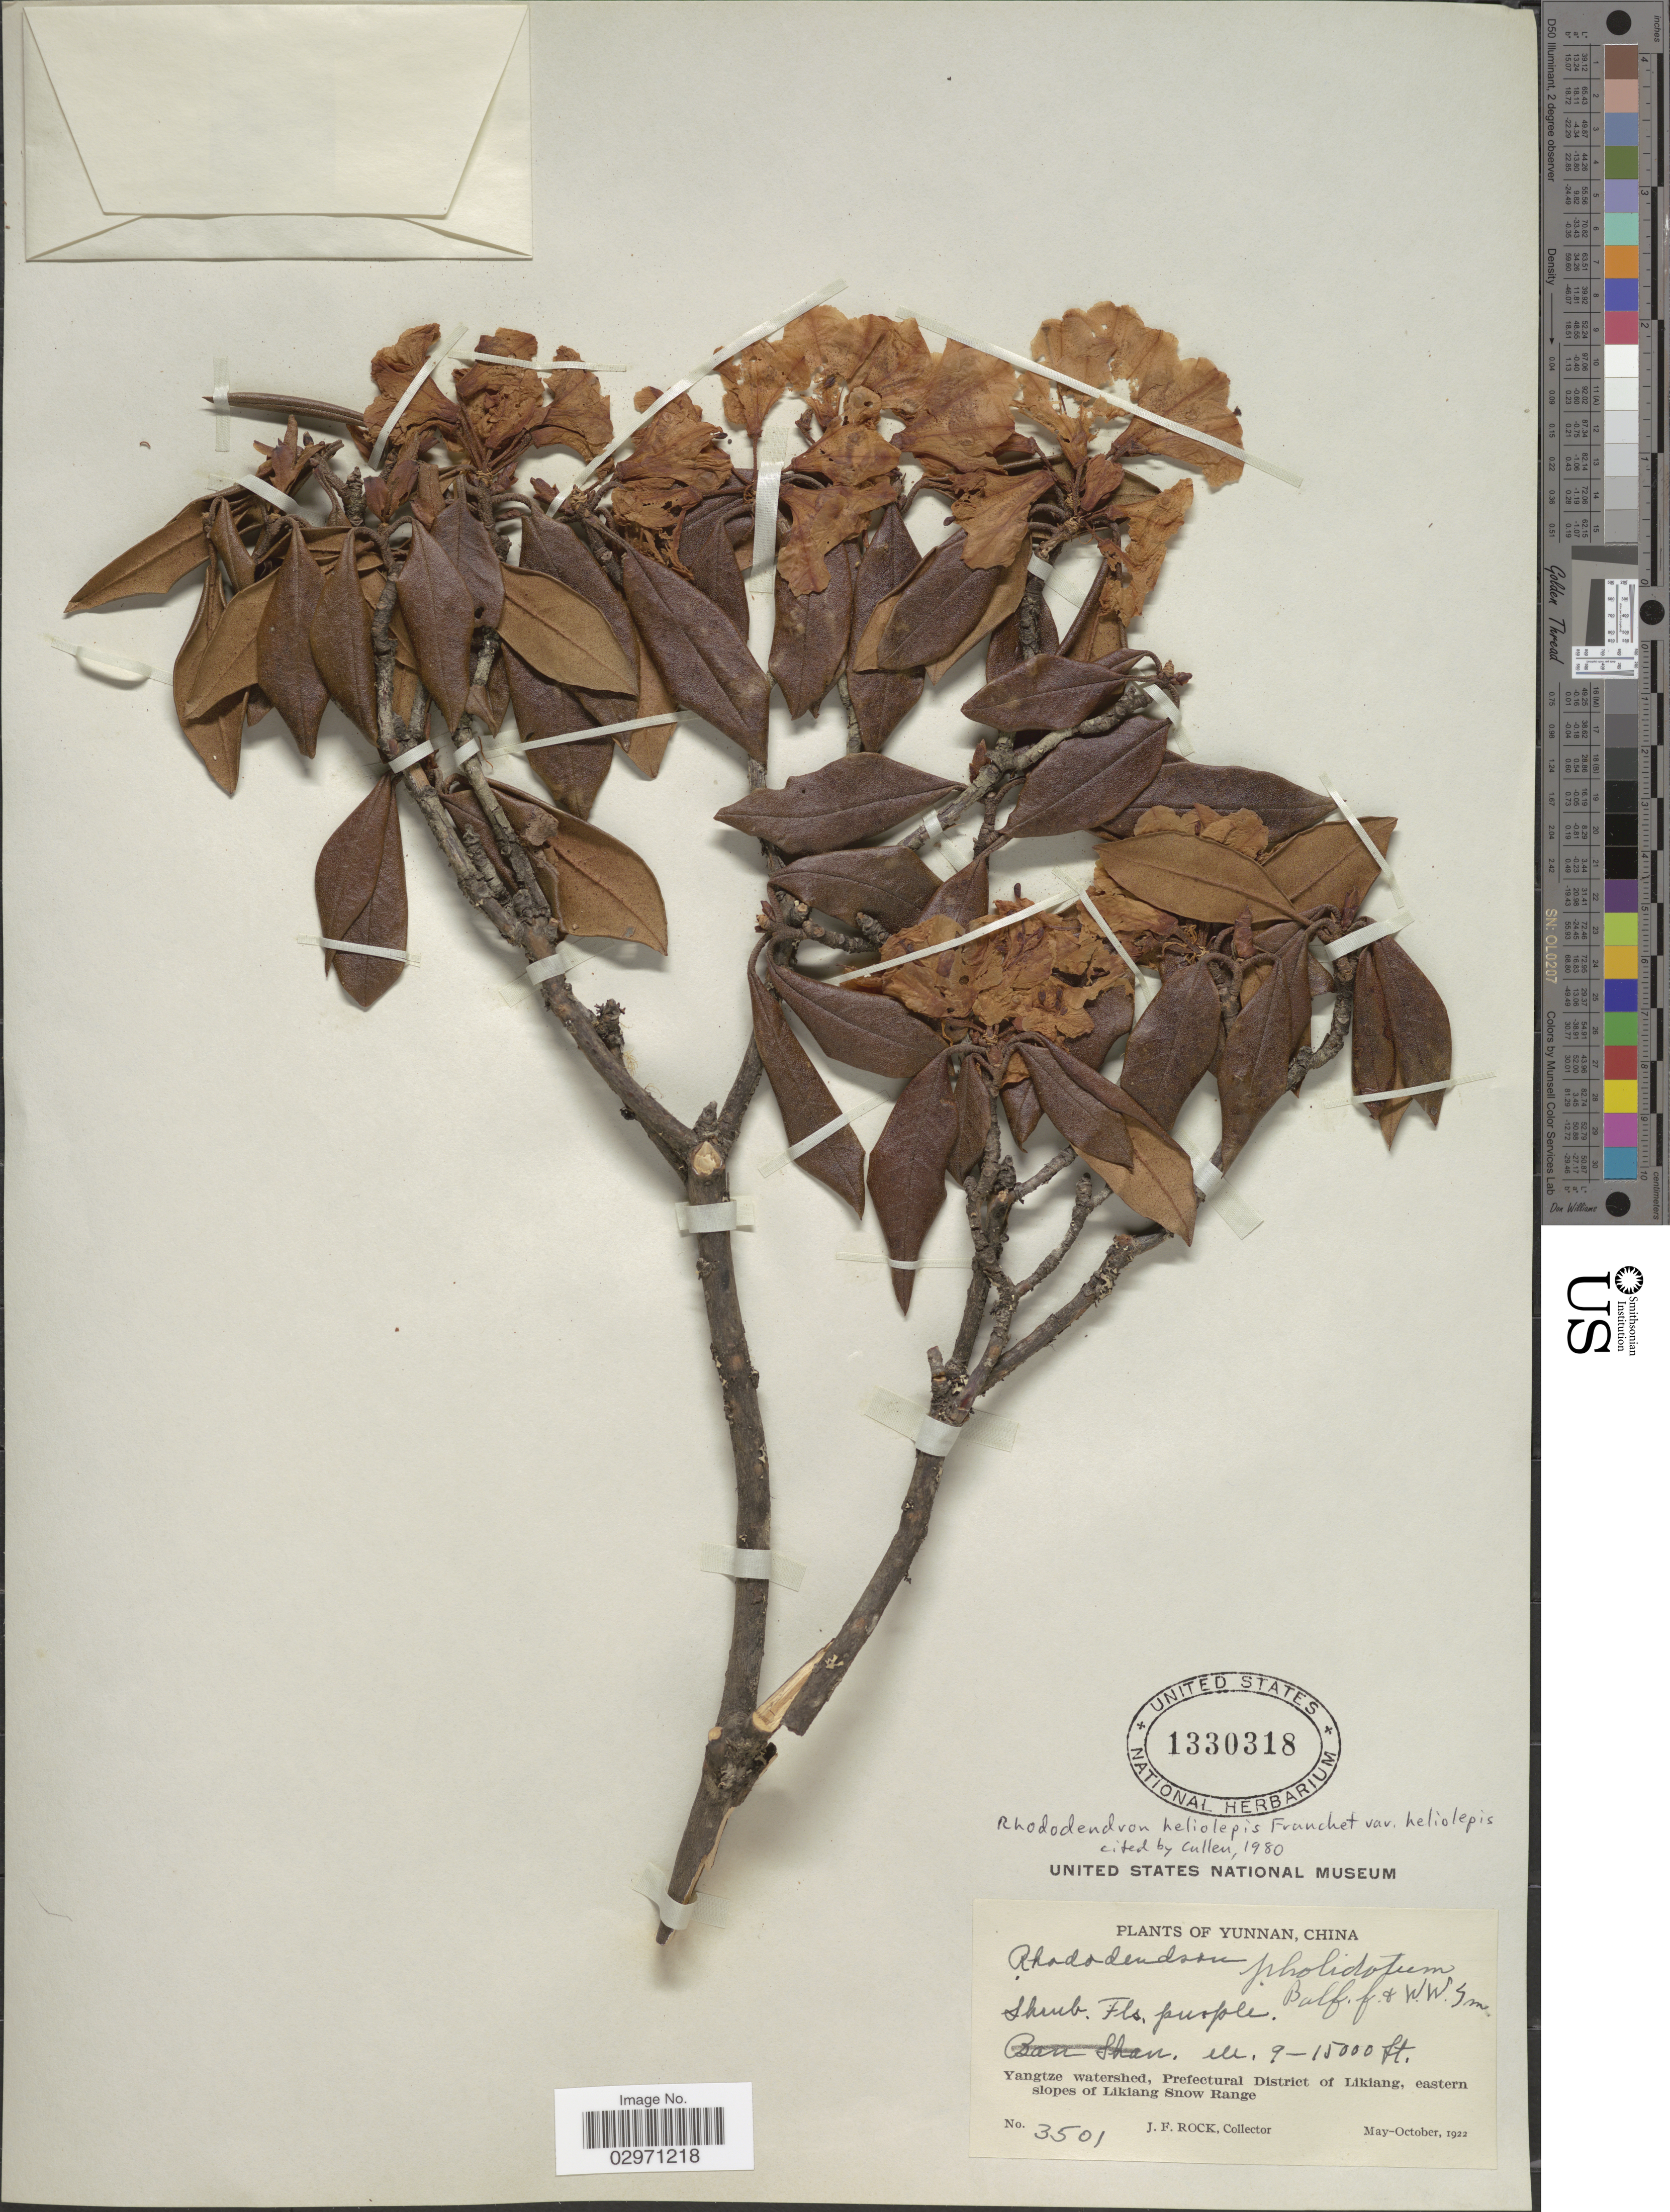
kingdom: Plantae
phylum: Tracheophyta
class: Magnoliopsida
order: Ericales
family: Ericaceae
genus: Rhododendron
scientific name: Rhododendron heliolepis var. heliolepis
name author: Franch.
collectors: J. Rock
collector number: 3501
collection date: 1922-05/1922-10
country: China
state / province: Yunnan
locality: Yangtze watershed, Prefectural District of Likiang, eastern slopes of Likiang Snow Range.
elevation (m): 2743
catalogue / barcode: US 1330318